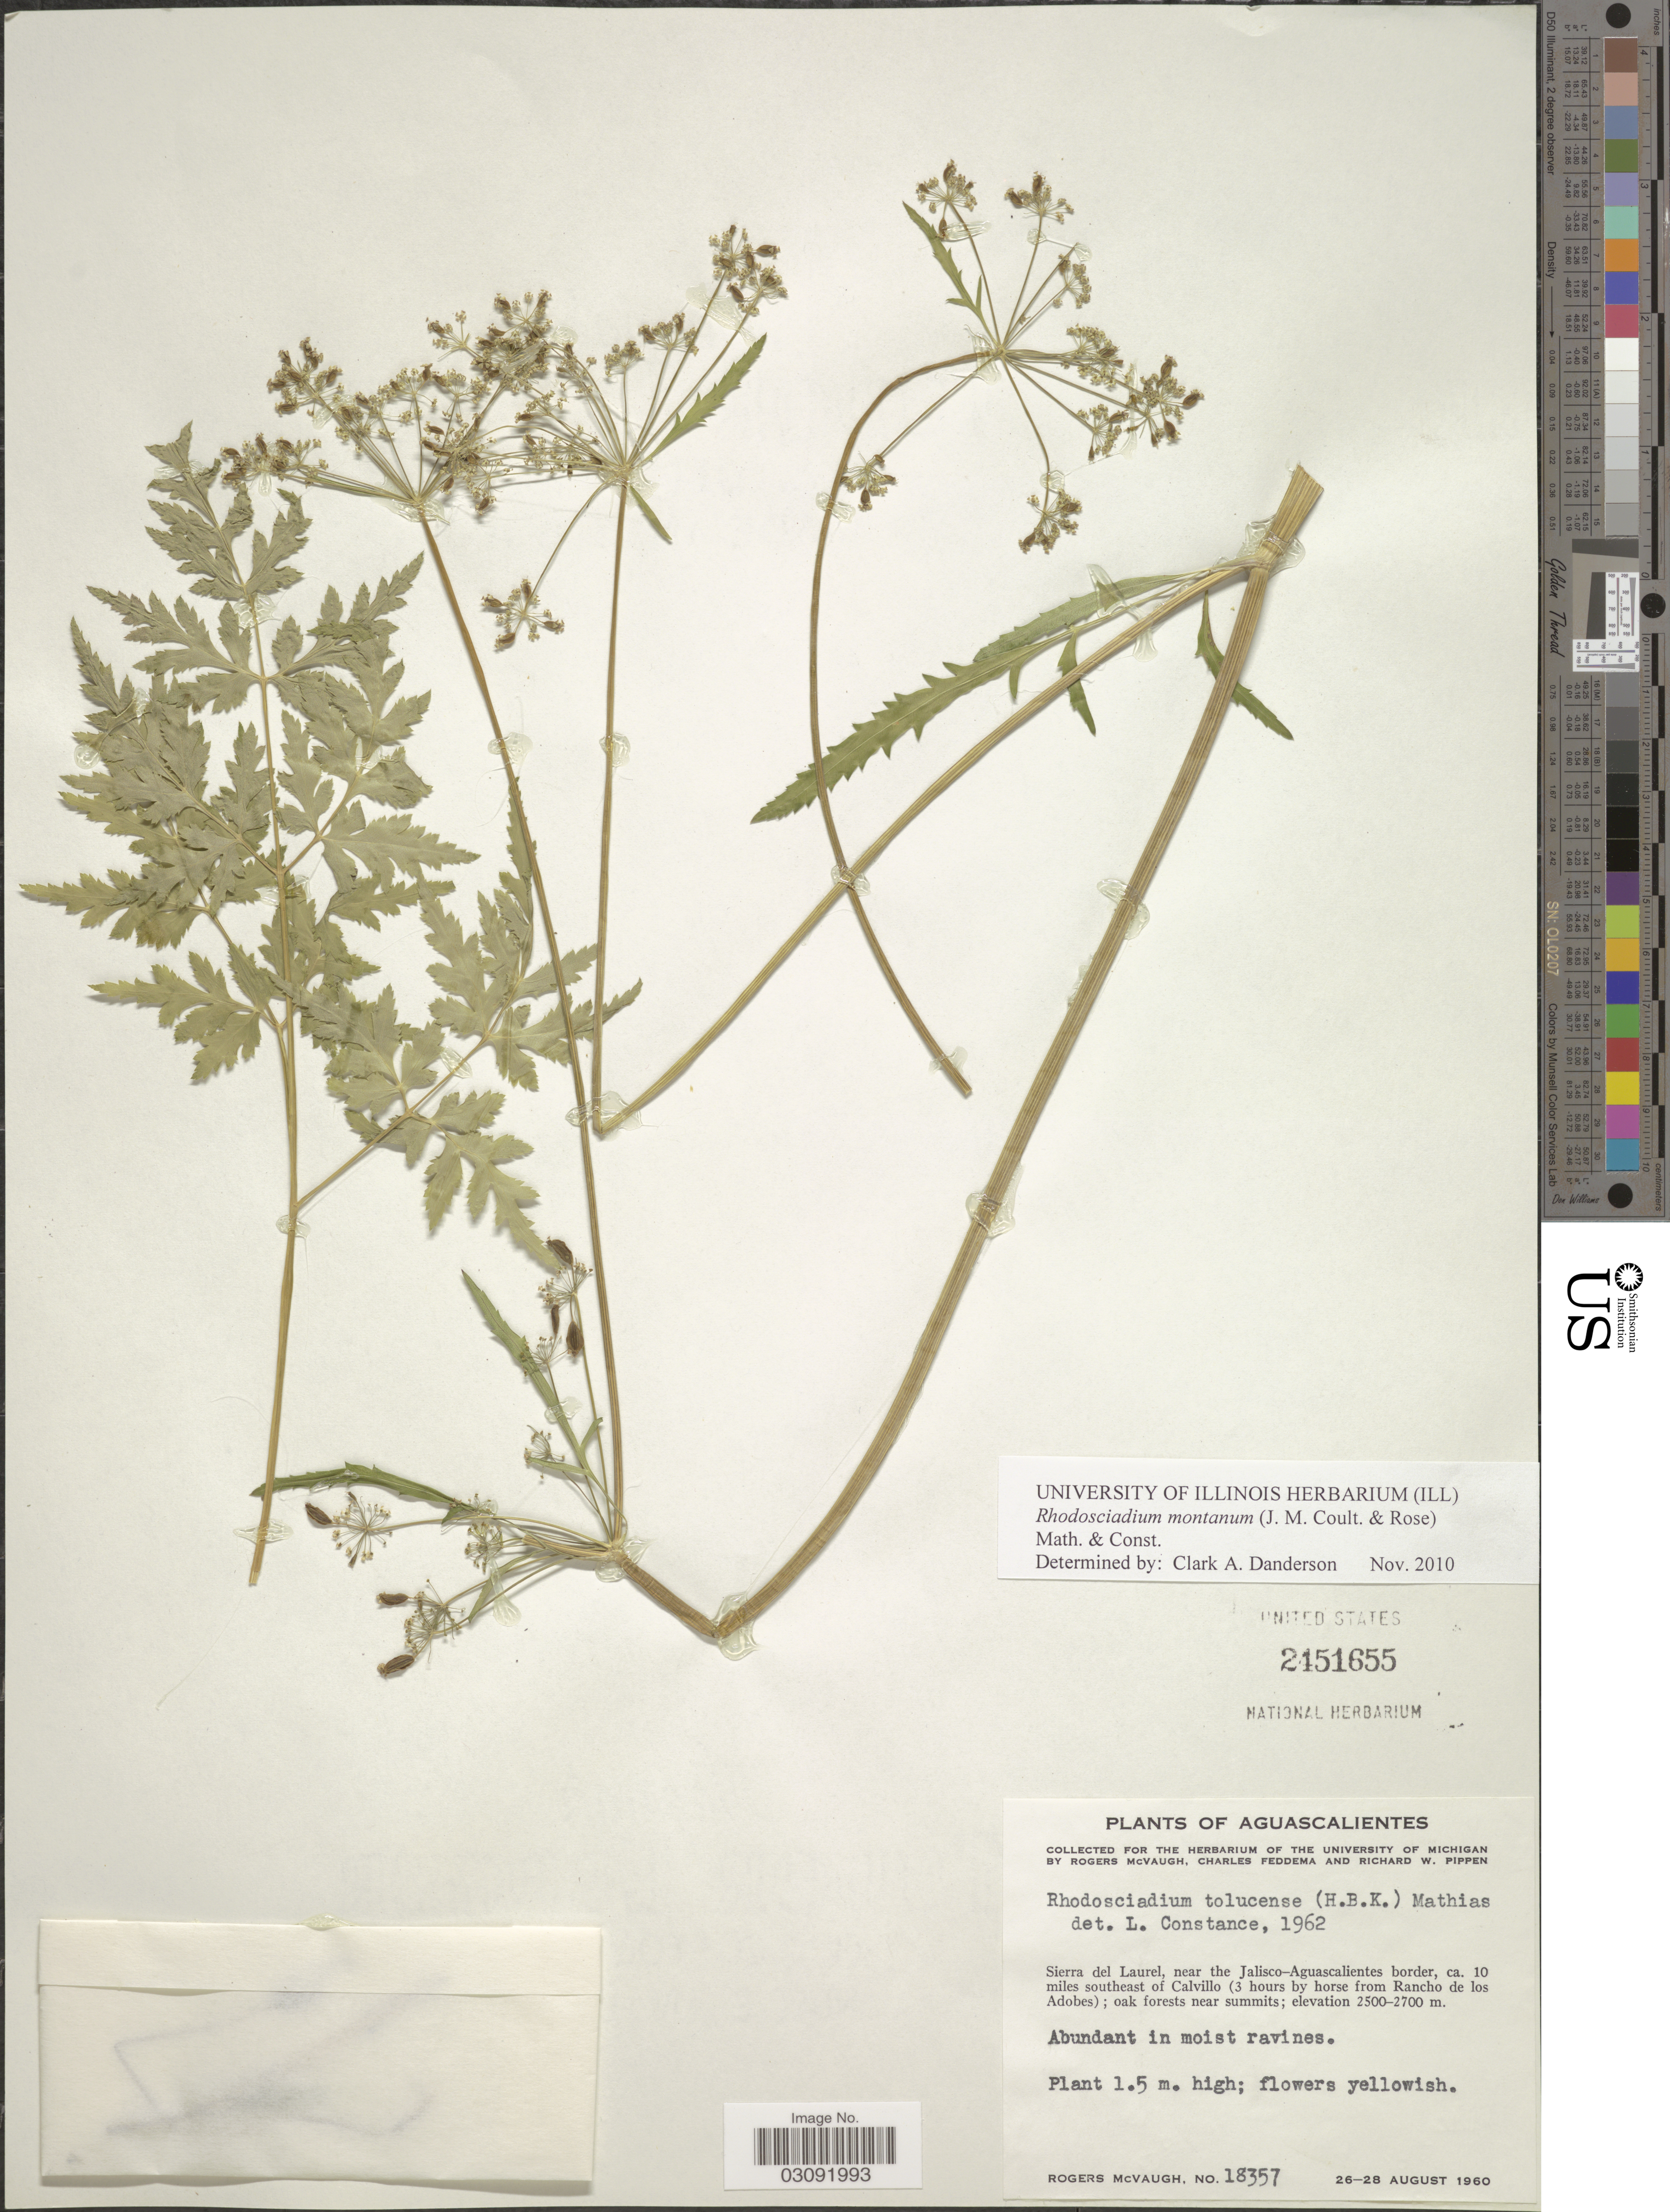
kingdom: Plantae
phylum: Tracheophyta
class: Magnoliopsida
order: Apiales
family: Apiaceae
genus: Rhodosciadium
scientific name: Rhodosciadium montanum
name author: (J.M. Coult. & Rose) Mathias & Constance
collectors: R. McVaugh, C. Feddema & R. W. Pippen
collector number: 18357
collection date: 1960-08-26/1960-08-28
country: Mexico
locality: Sierra del Laurel, near the Jalisco-Aguascalientes border, ca. 10 miles southeast of Calvillo (3 hours by horse from Rancho de los Adobes); oak forests near summits.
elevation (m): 2500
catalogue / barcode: US 2451655